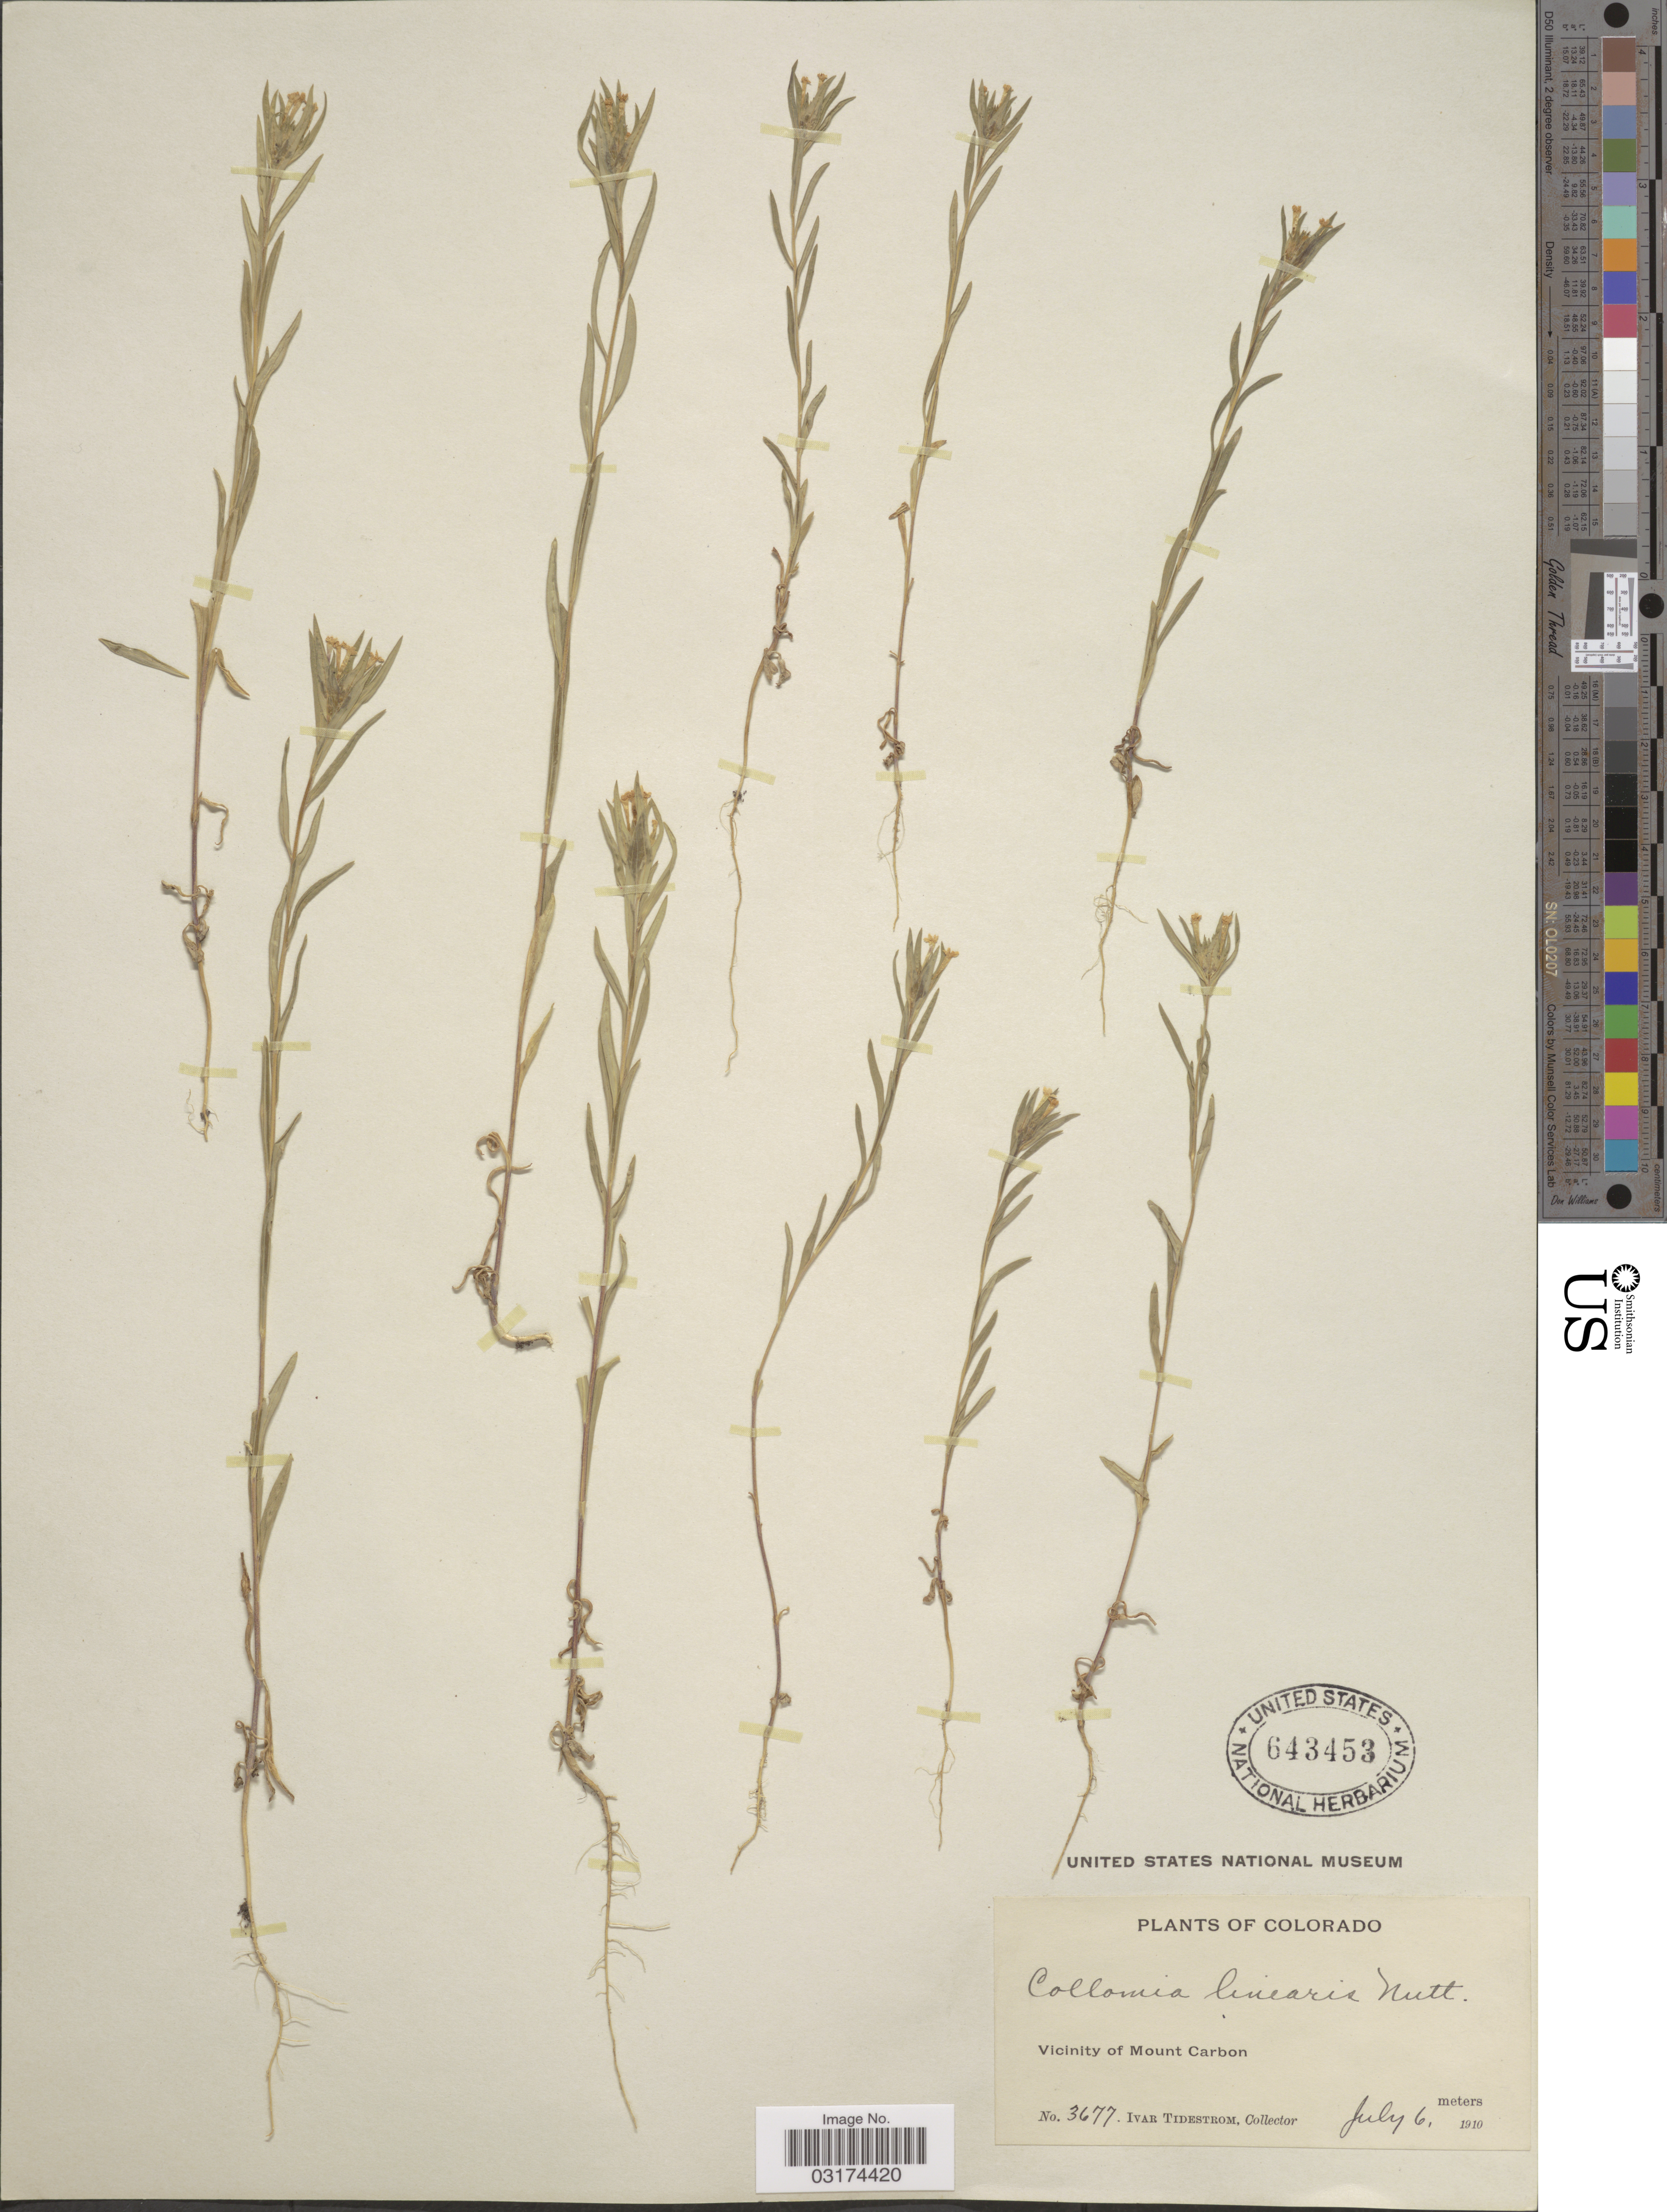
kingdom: Plantae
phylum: Tracheophyta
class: Magnoliopsida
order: Ericales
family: Polemoniaceae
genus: Collomia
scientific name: Collomia linearis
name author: Nutt.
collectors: I. F. Tidestrom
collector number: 3677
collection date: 1910-07-06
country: United States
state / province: Colorado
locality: Vicinity of Mount Carbon.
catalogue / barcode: US 643453